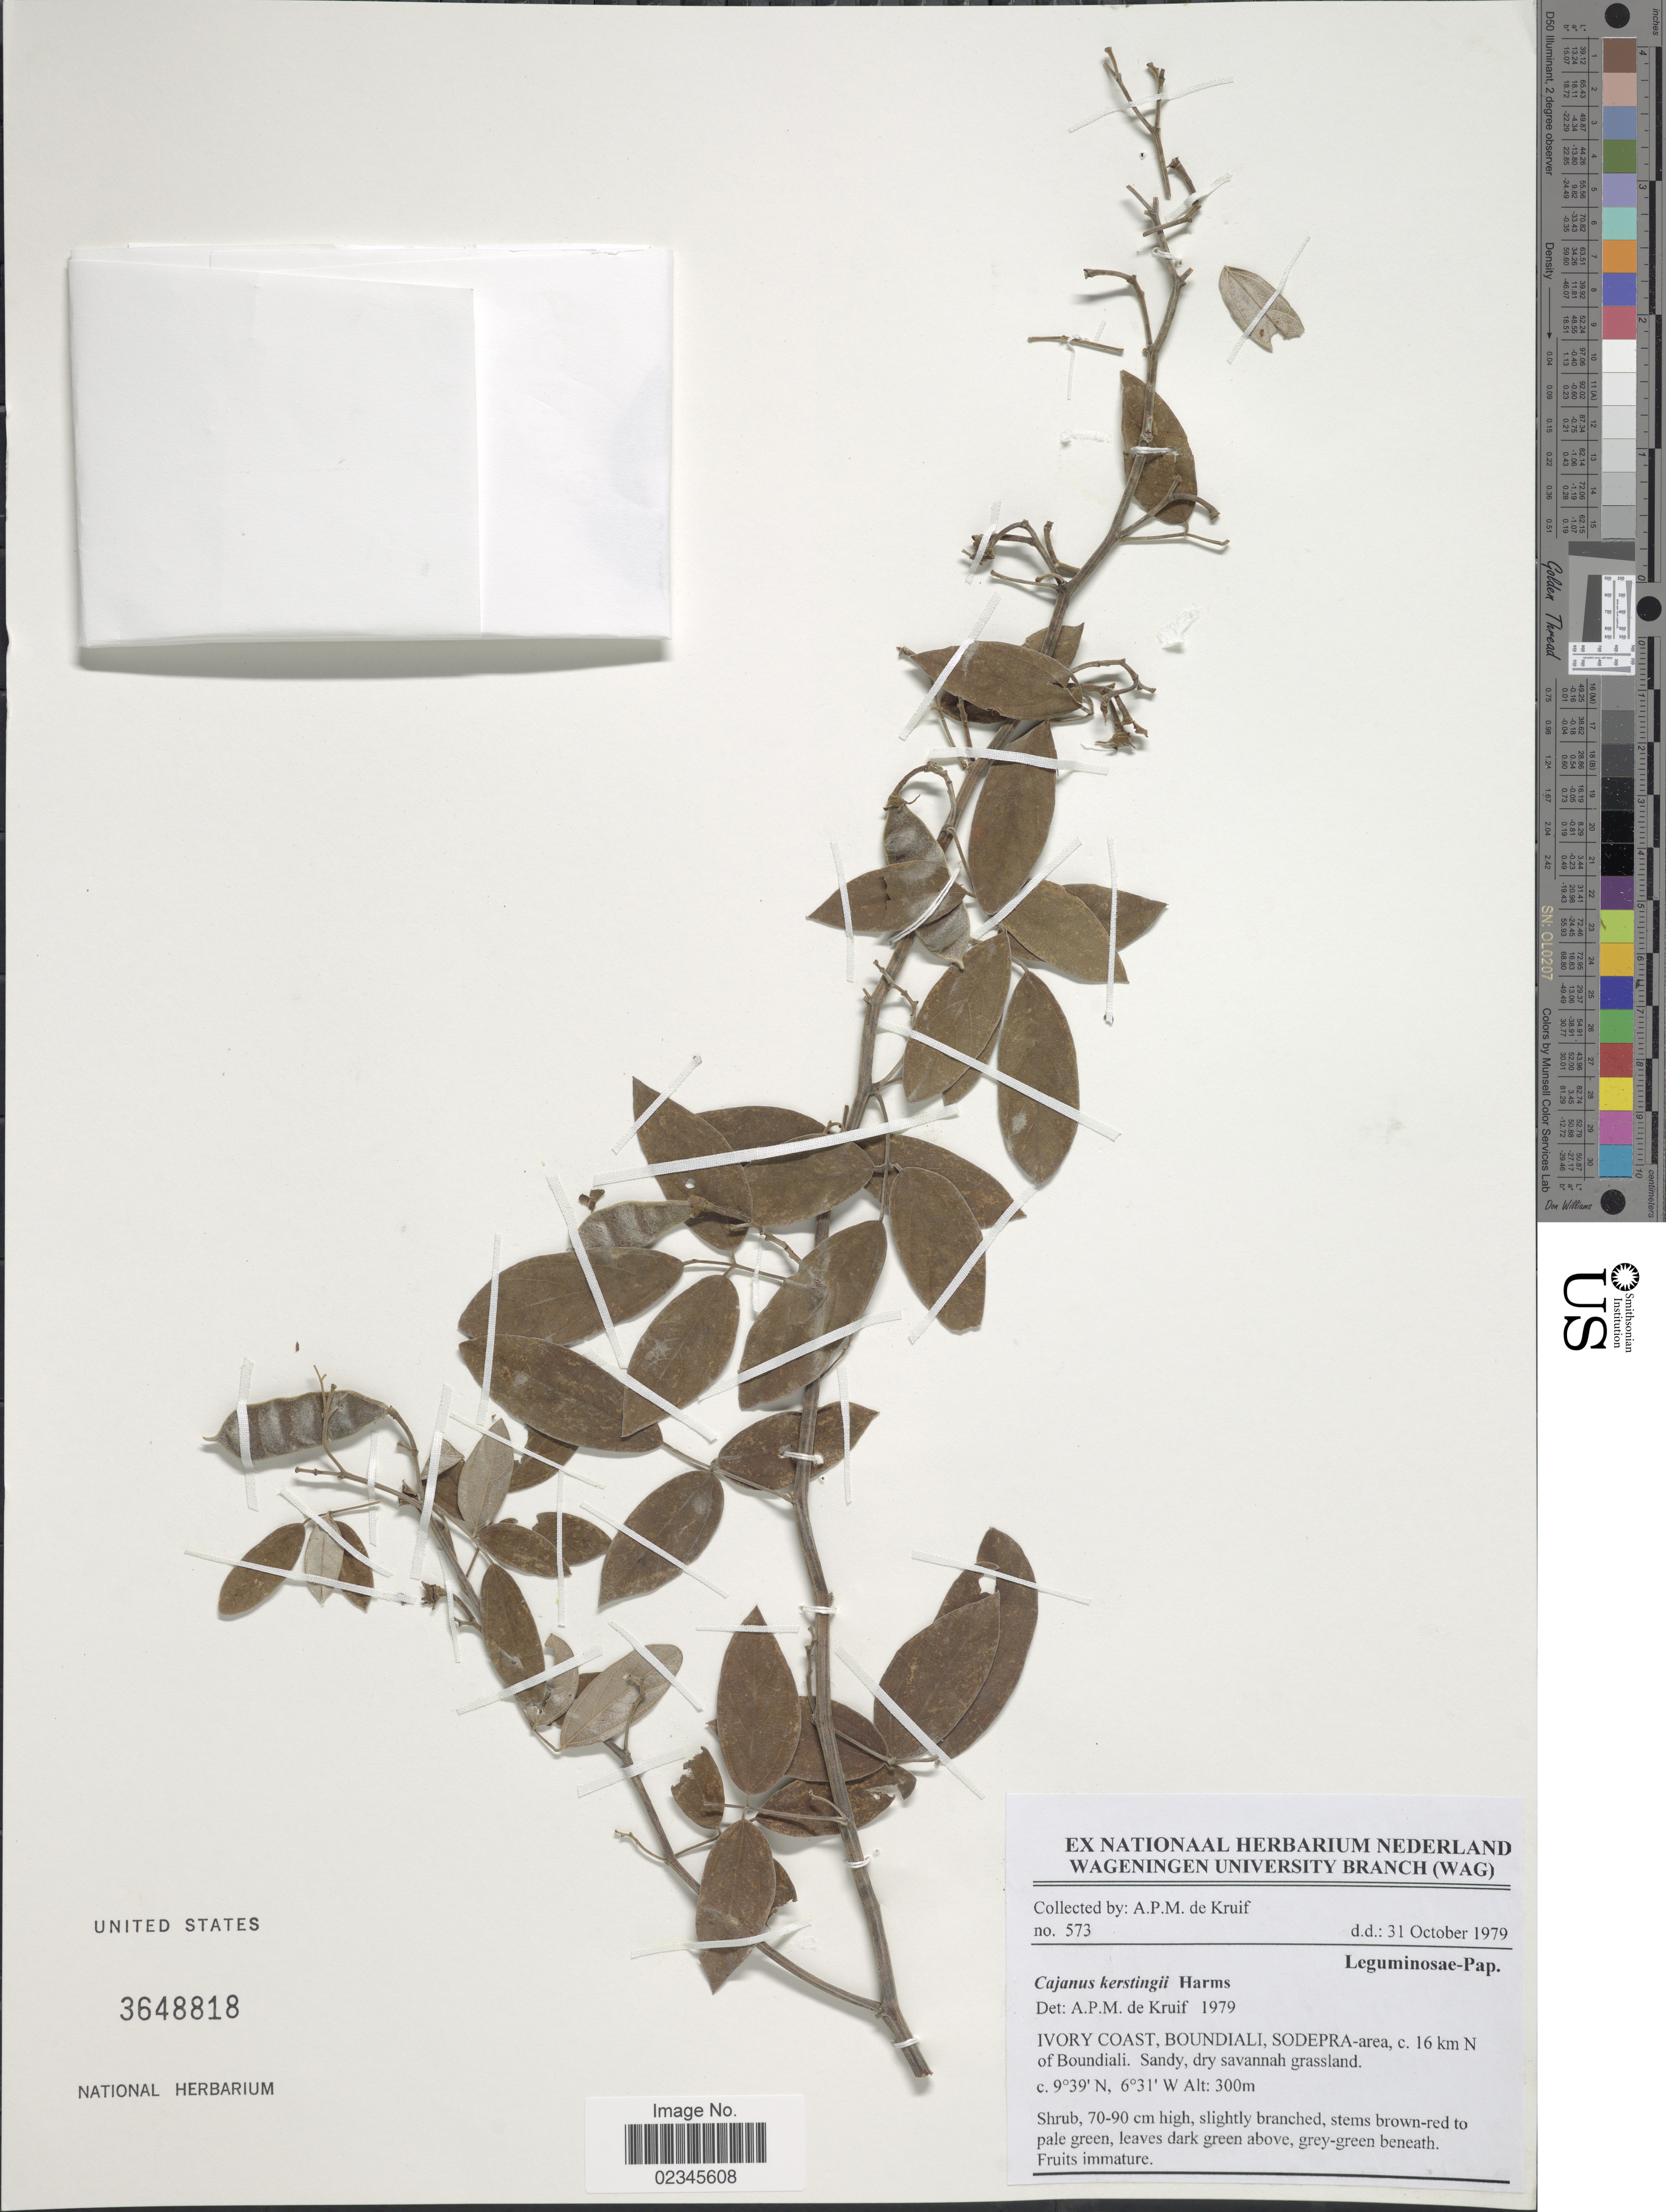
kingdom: Plantae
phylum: Tracheophyta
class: Magnoliopsida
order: Fabales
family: Fabaceae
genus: Cajanus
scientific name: Cajanus kerstingii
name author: Harms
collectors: A. P. de Kruif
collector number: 573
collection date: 1979-10-31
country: Ivory Coast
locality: Boundiali, Sodepra-area, c. 16 km N of Boundiali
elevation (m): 300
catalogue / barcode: US 3648818